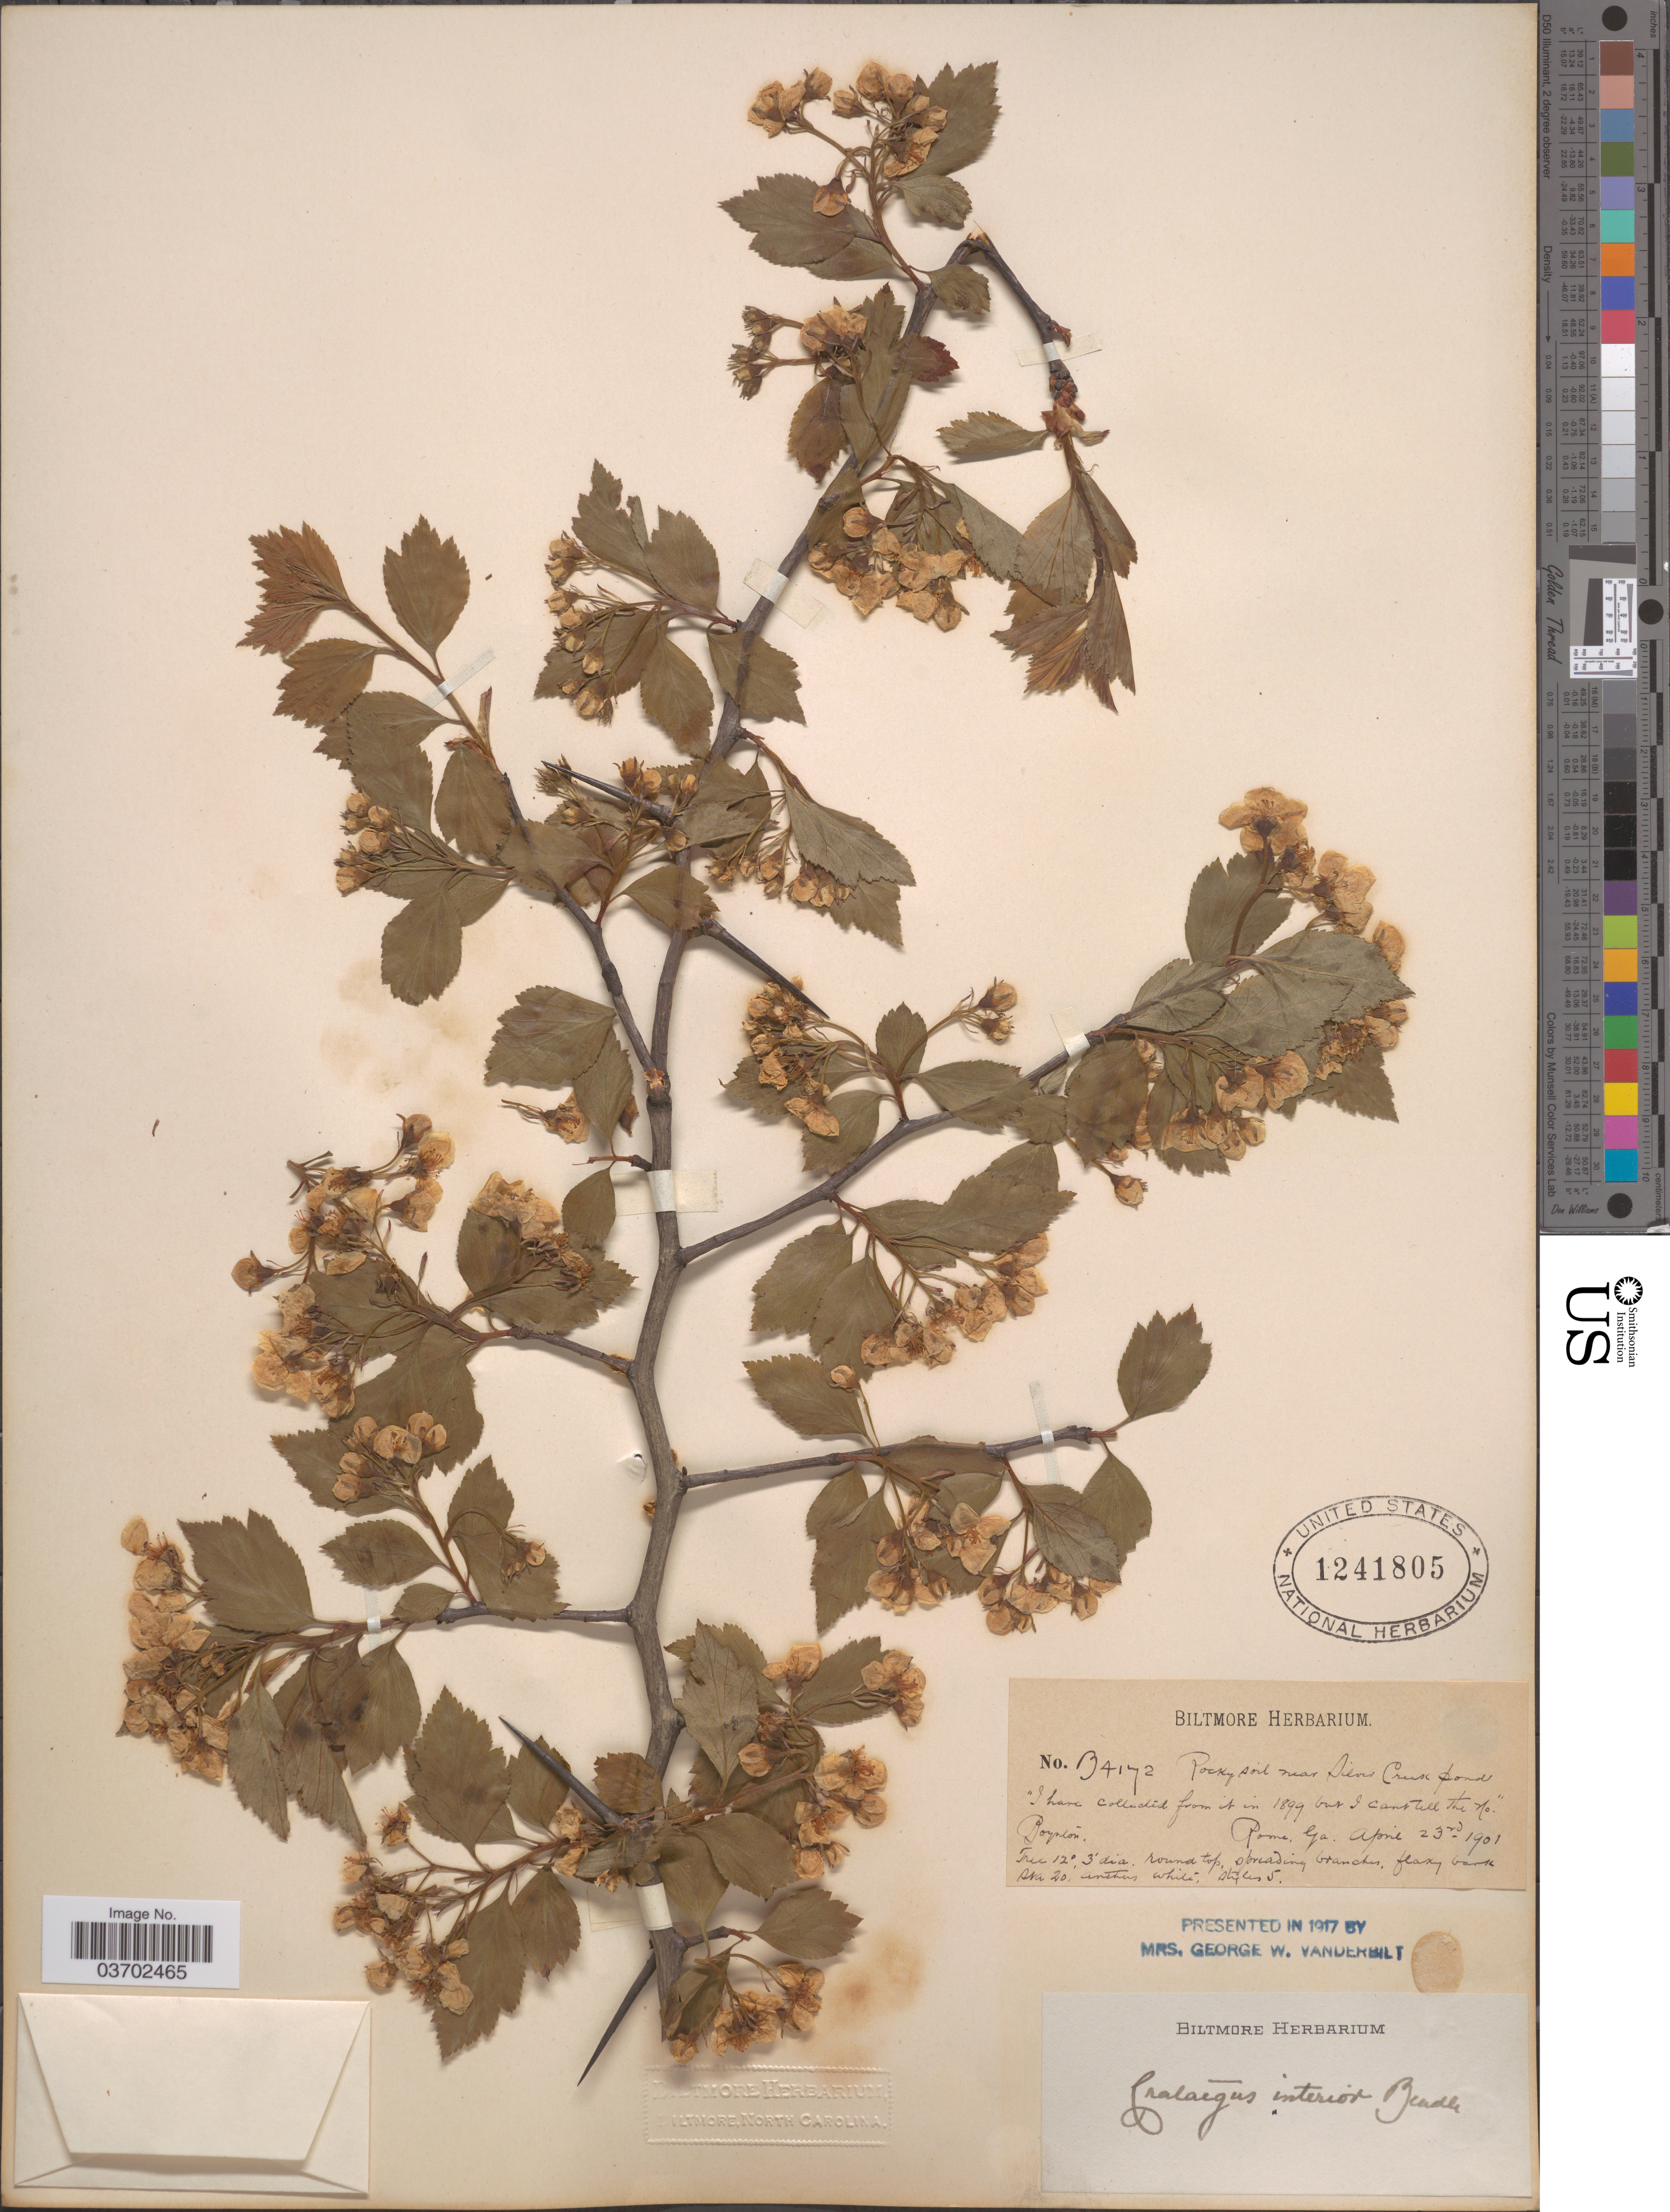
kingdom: Plantae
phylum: Tracheophyta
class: Magnoliopsida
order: Rosales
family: Rosaceae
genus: Crataegus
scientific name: Crataegus viridis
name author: L.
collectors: ex herb. Biltmore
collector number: B4172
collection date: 1901-04-23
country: United States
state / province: Georgia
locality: Near Silver Creek pond Boynton, Rome.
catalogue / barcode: US 1241805